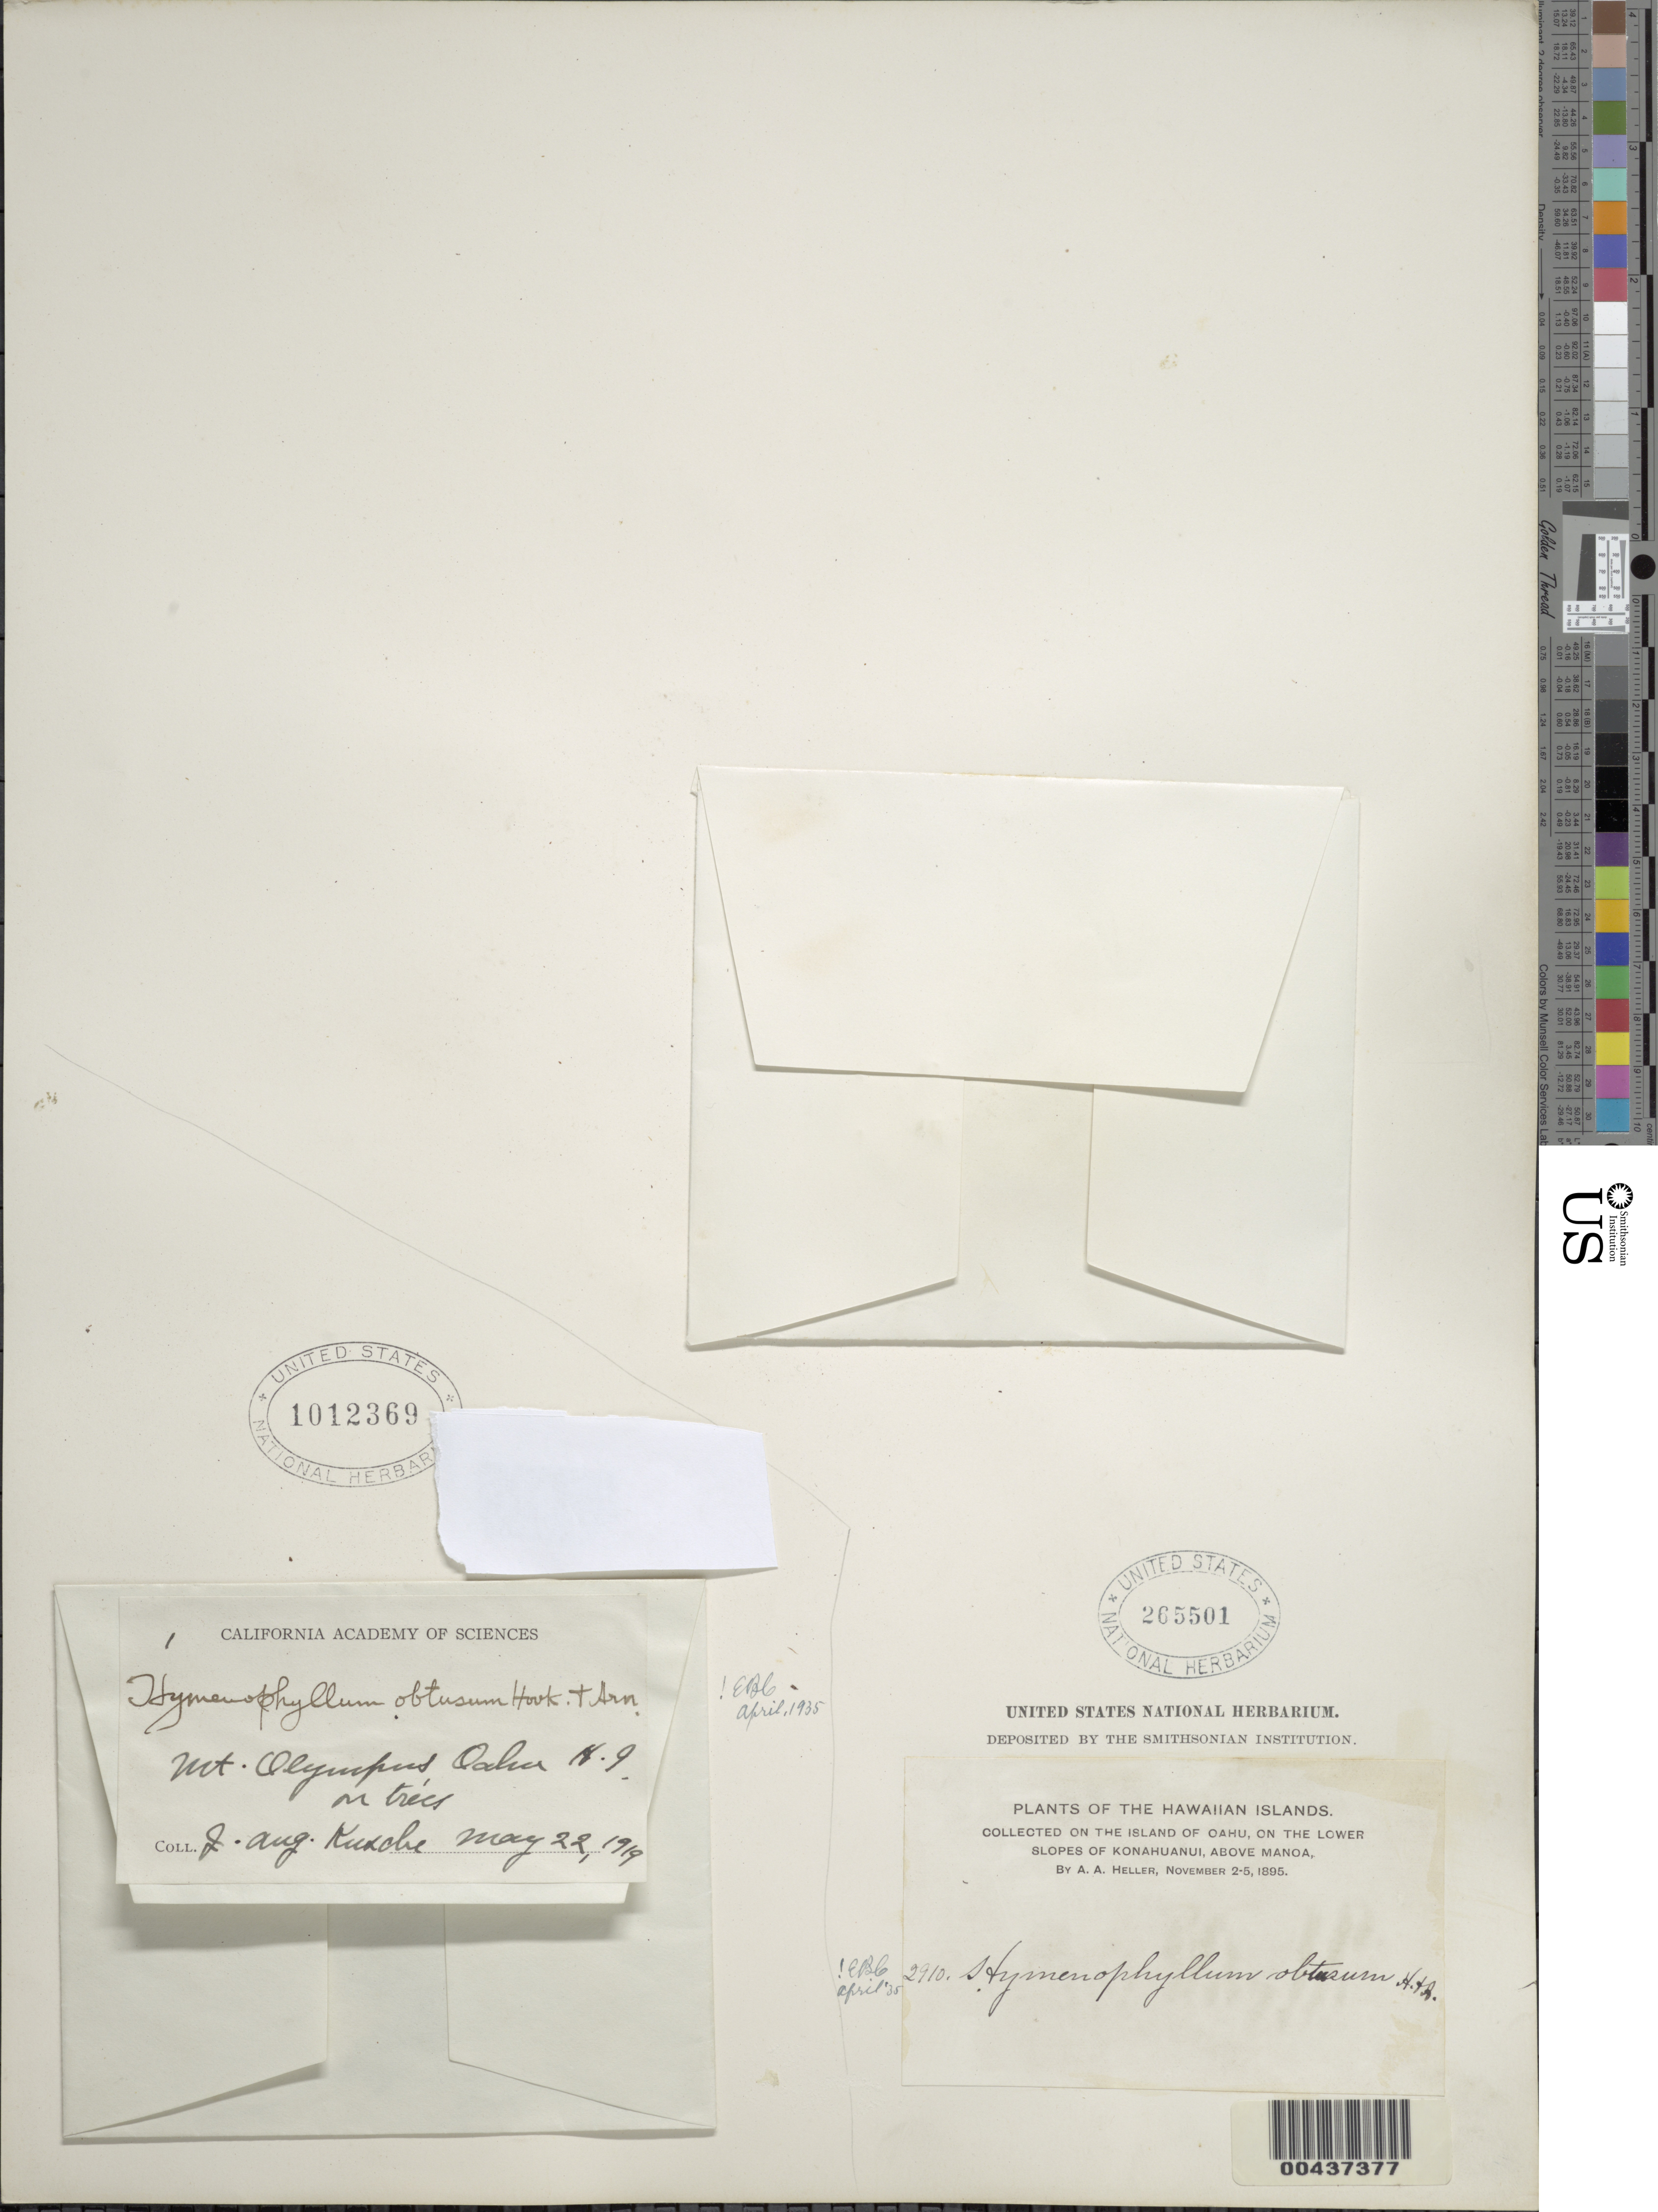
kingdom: Plantae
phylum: Tracheophyta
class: Polypodiopsida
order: Hymenophyllales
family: Hymenophyllaceae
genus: Hymenophyllum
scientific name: Hymenophyllum obtusum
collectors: A. A. Heller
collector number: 2910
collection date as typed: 2 Nov 1895 to 5 Nov 1895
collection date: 1895-11-02/1895-11-05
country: United States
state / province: Hawaii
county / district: Honolulu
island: Oahu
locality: On the lower slopes of Konahuanui, above Manoa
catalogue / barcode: US 265501